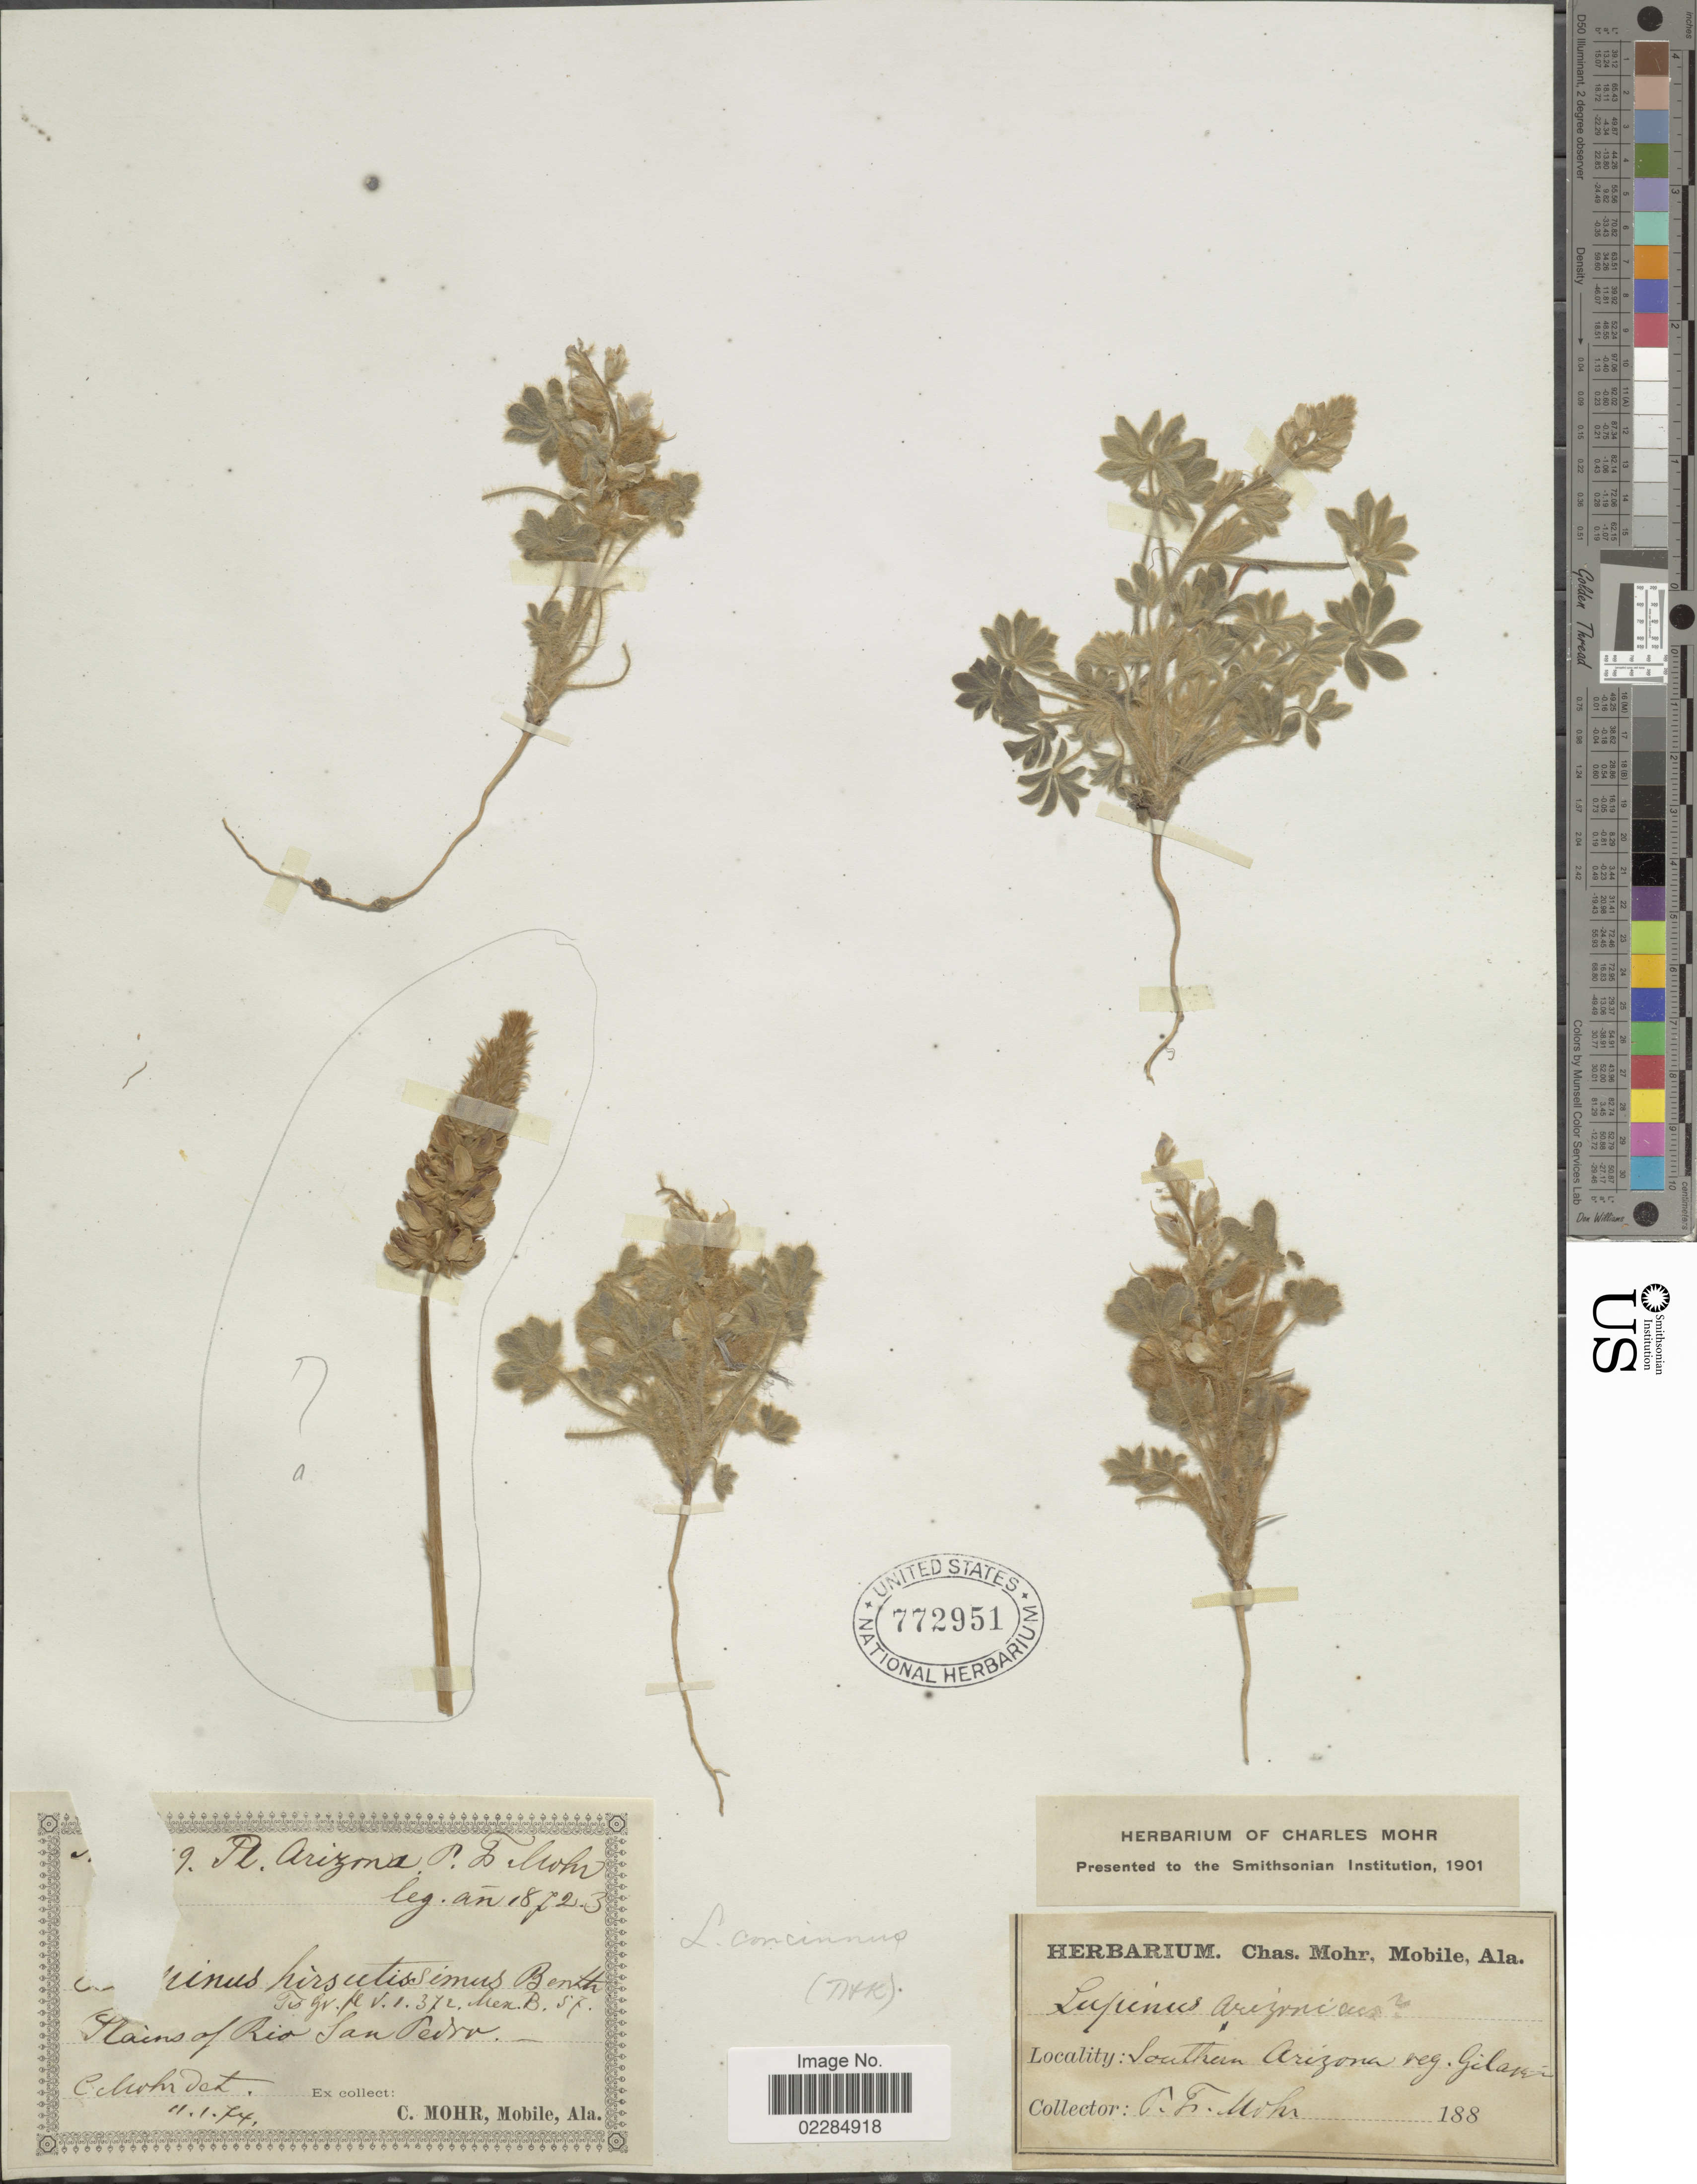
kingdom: Plantae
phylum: Tracheophyta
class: Magnoliopsida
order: Fabales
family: Fabaceae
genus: Lupinus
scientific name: Lupinus concinnus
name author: J. Agardh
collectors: C. T. Mohr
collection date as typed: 188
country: United States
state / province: Arizona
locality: Southern Arizona veg Gila riv. Plains of Rio San Pedro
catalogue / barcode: US 772951